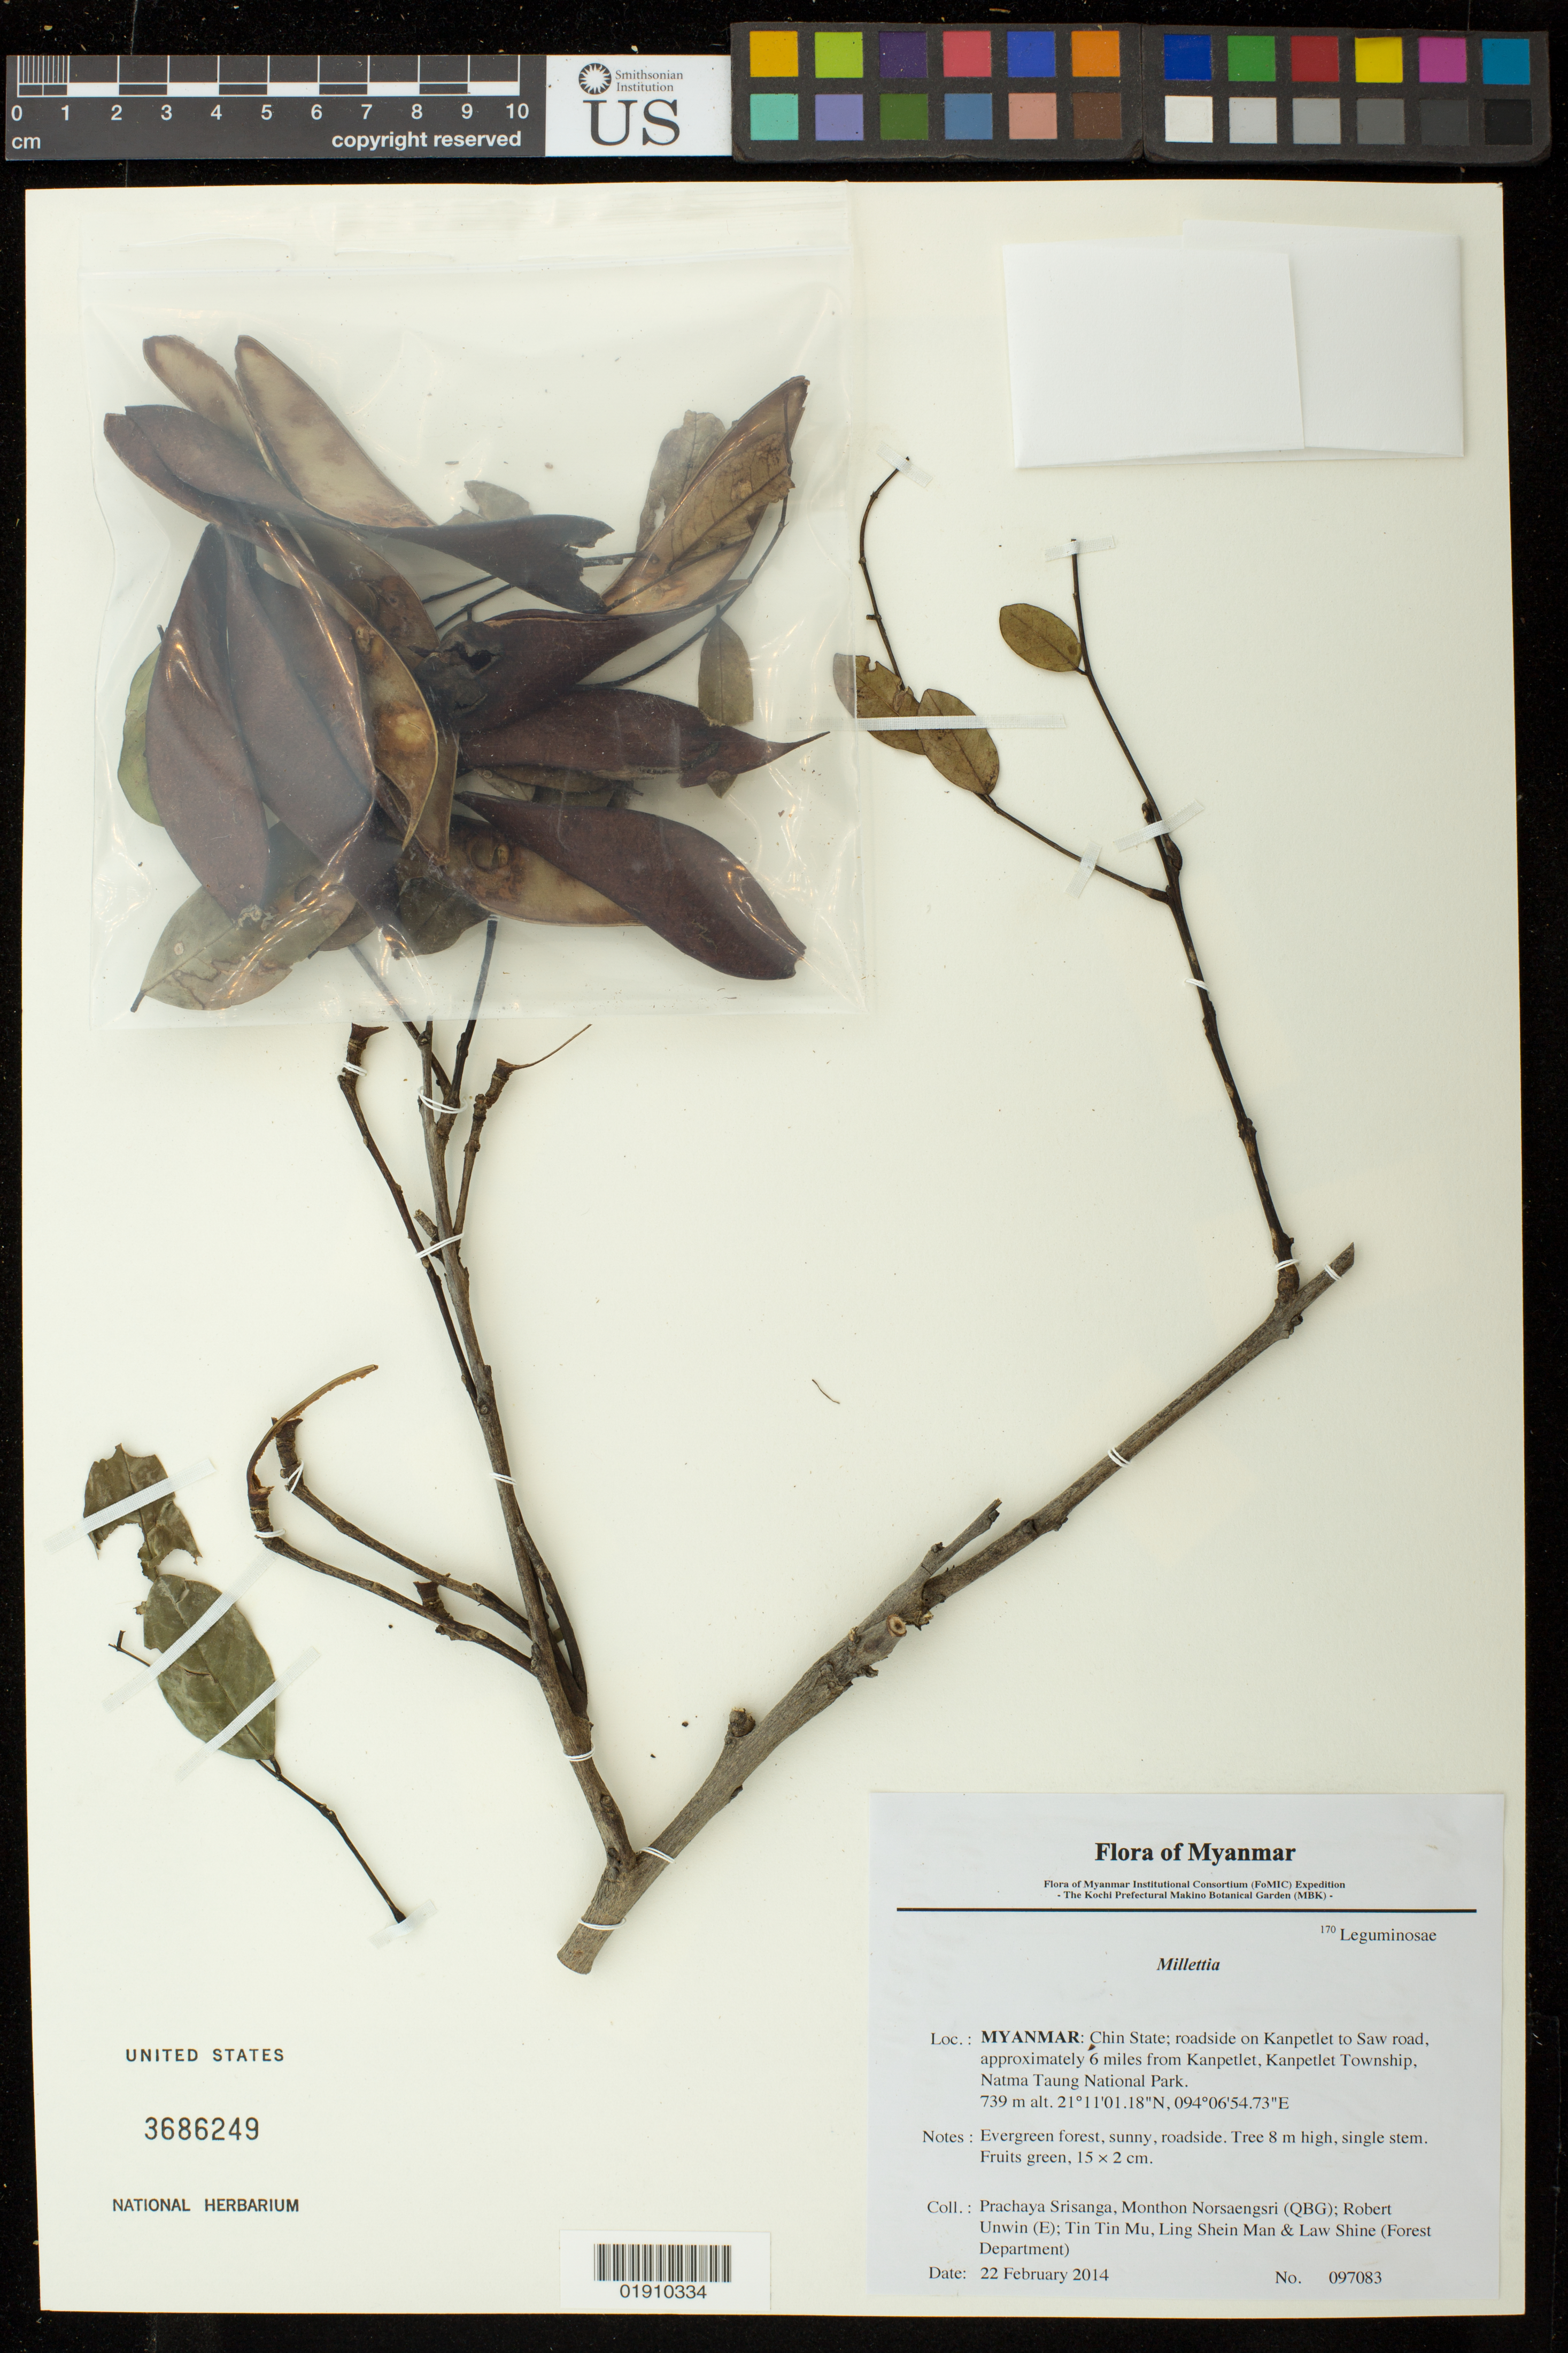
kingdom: Plantae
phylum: Tracheophyta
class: Magnoliopsida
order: Fabales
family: Fabaceae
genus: Millettia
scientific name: Millettia sp.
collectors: P. Srisanga, M. Norsaengsri, R. Unwin, Tin Tin Mu, Ling Shein Man & L. Shine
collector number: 097083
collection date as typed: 22 February 2014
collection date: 2014-02-22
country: Myanmar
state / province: Chin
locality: Myanmar: Chin State; roadside on Kanpetlet to Saw road, approximately 6 miles from Kanpetlet, Kanpetlet Township, Natma Taung National Park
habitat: Evergreen forest, sunny, roadside.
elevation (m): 739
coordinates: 21 11 1.18 N, 94 06 54.73 E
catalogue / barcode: US 3686249